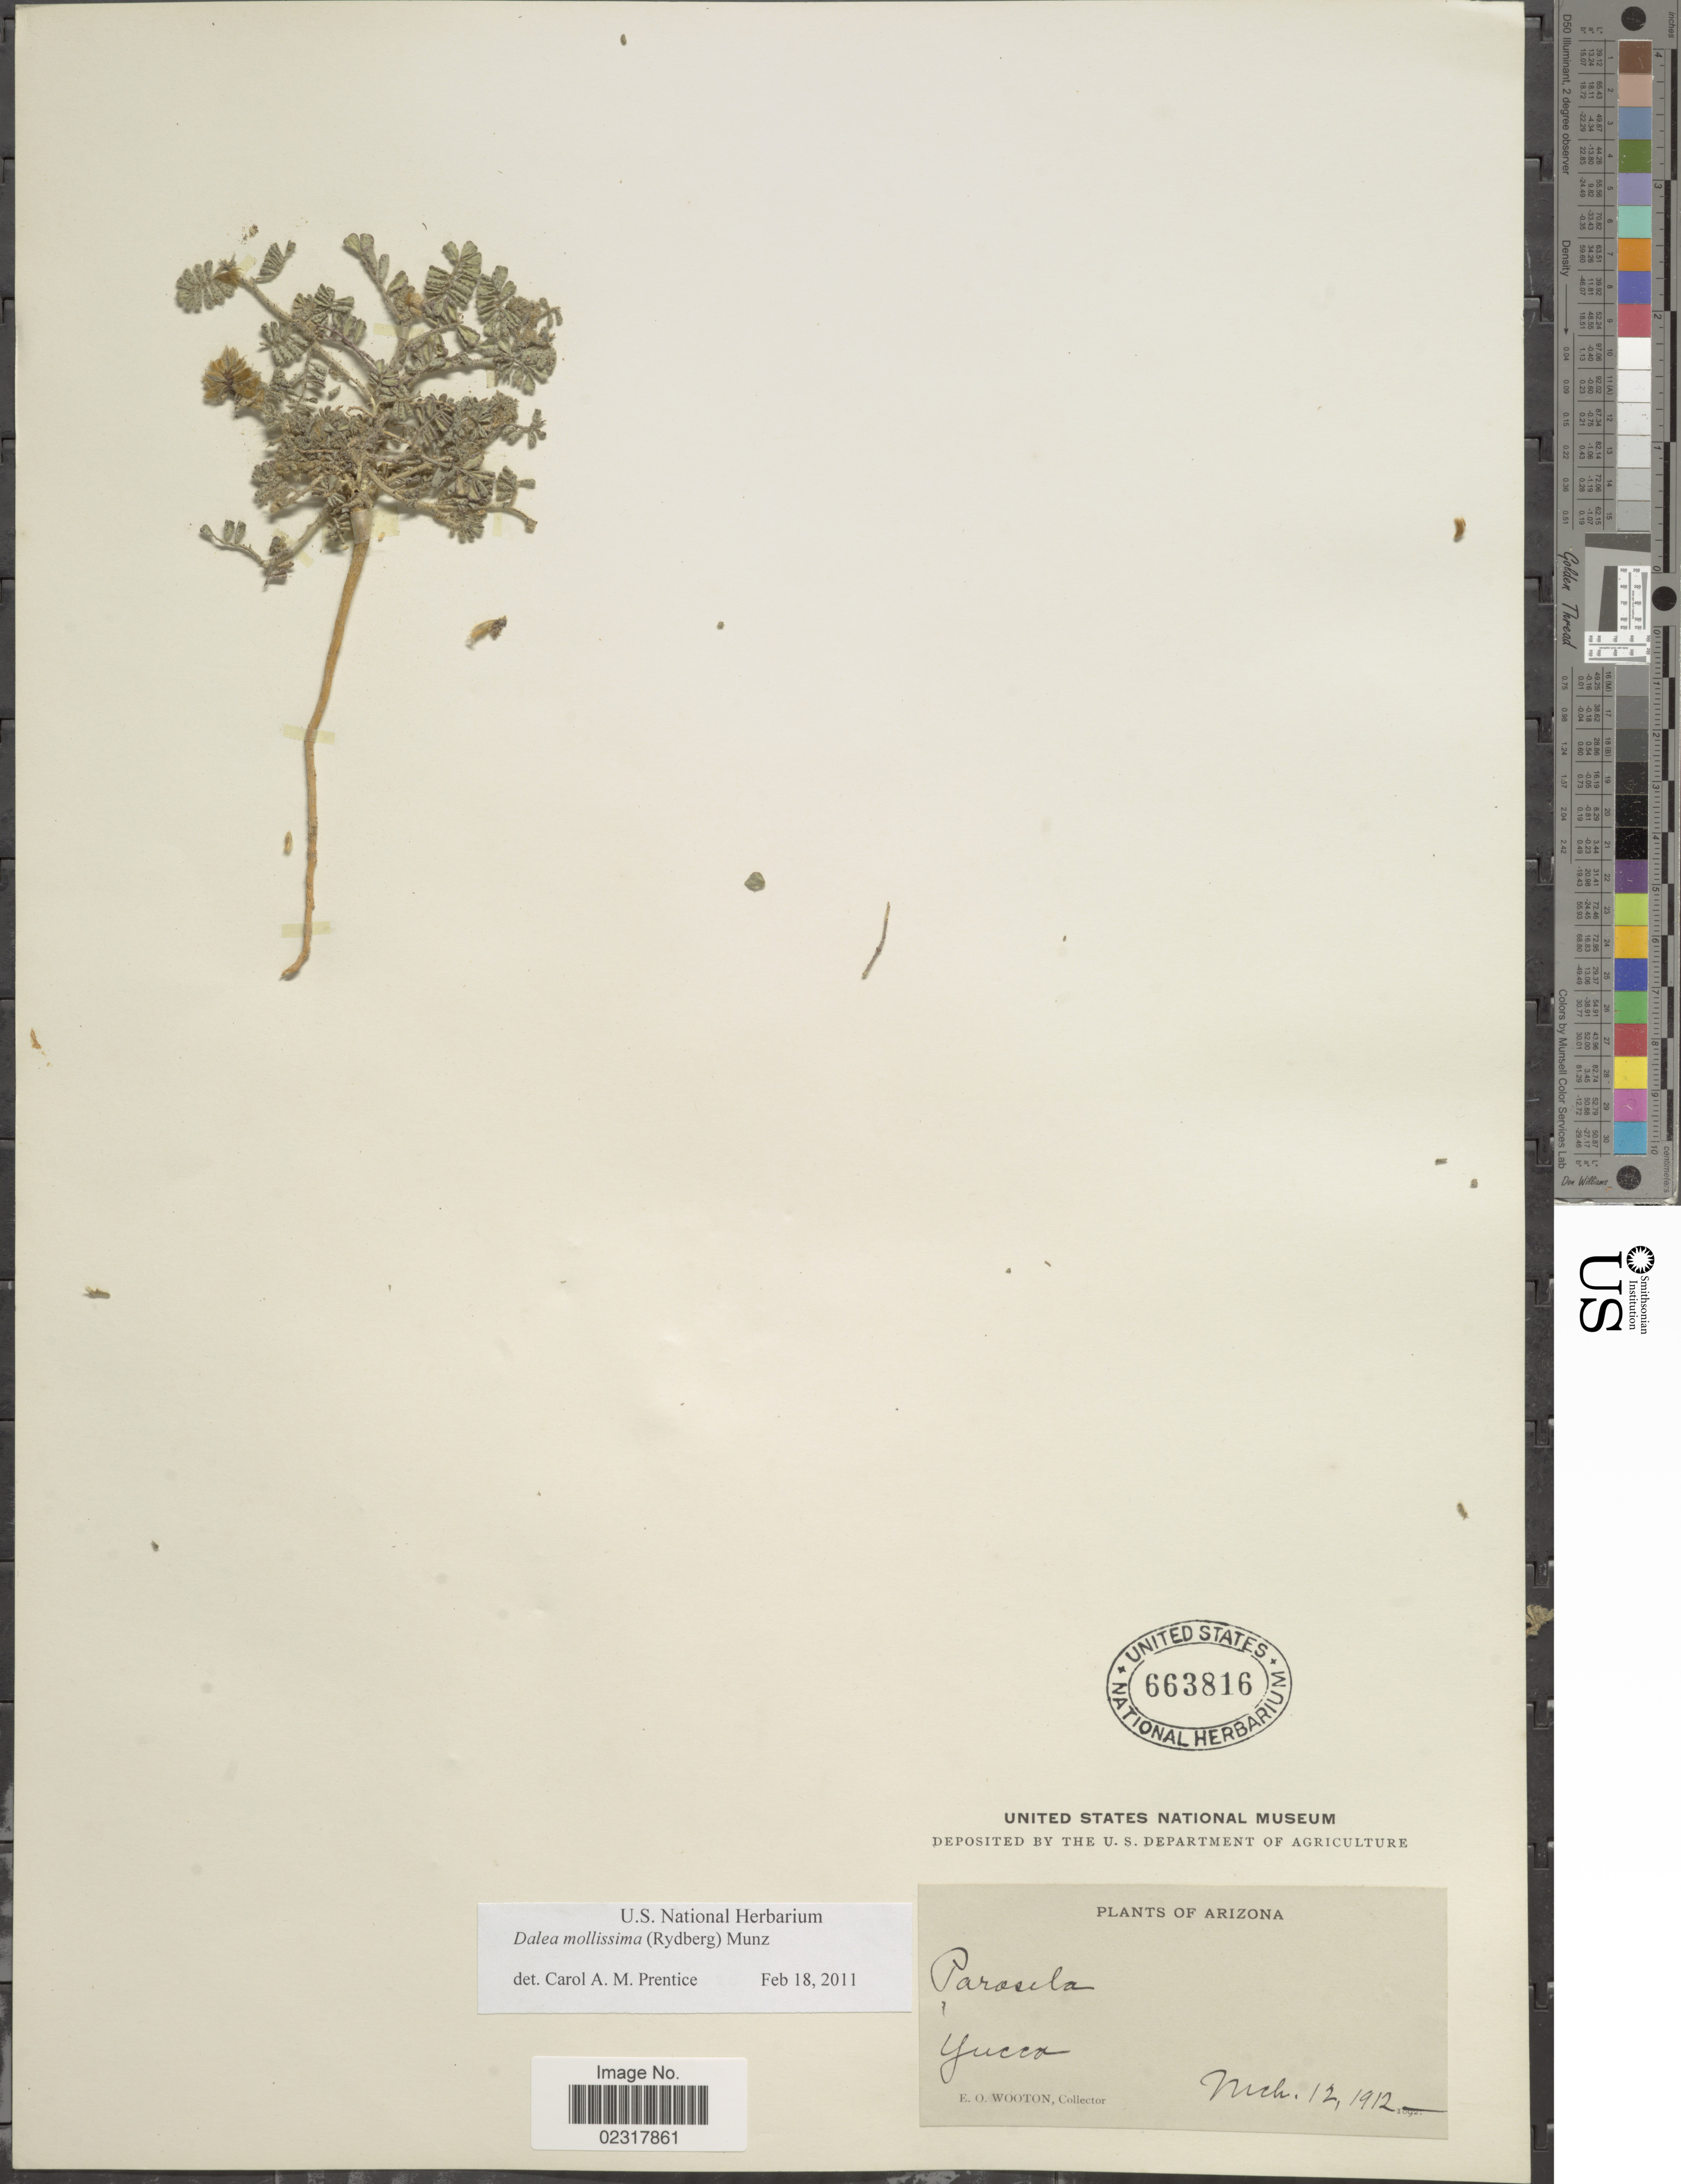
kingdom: Plantae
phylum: Tracheophyta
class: Magnoliopsida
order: Fabales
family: Fabaceae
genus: Dalea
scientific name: Dalea mollissima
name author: (Rydb.) Munz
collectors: E. O. Wooton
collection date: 1912-03-12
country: United States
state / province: Arizona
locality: Yucca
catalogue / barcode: US 663816